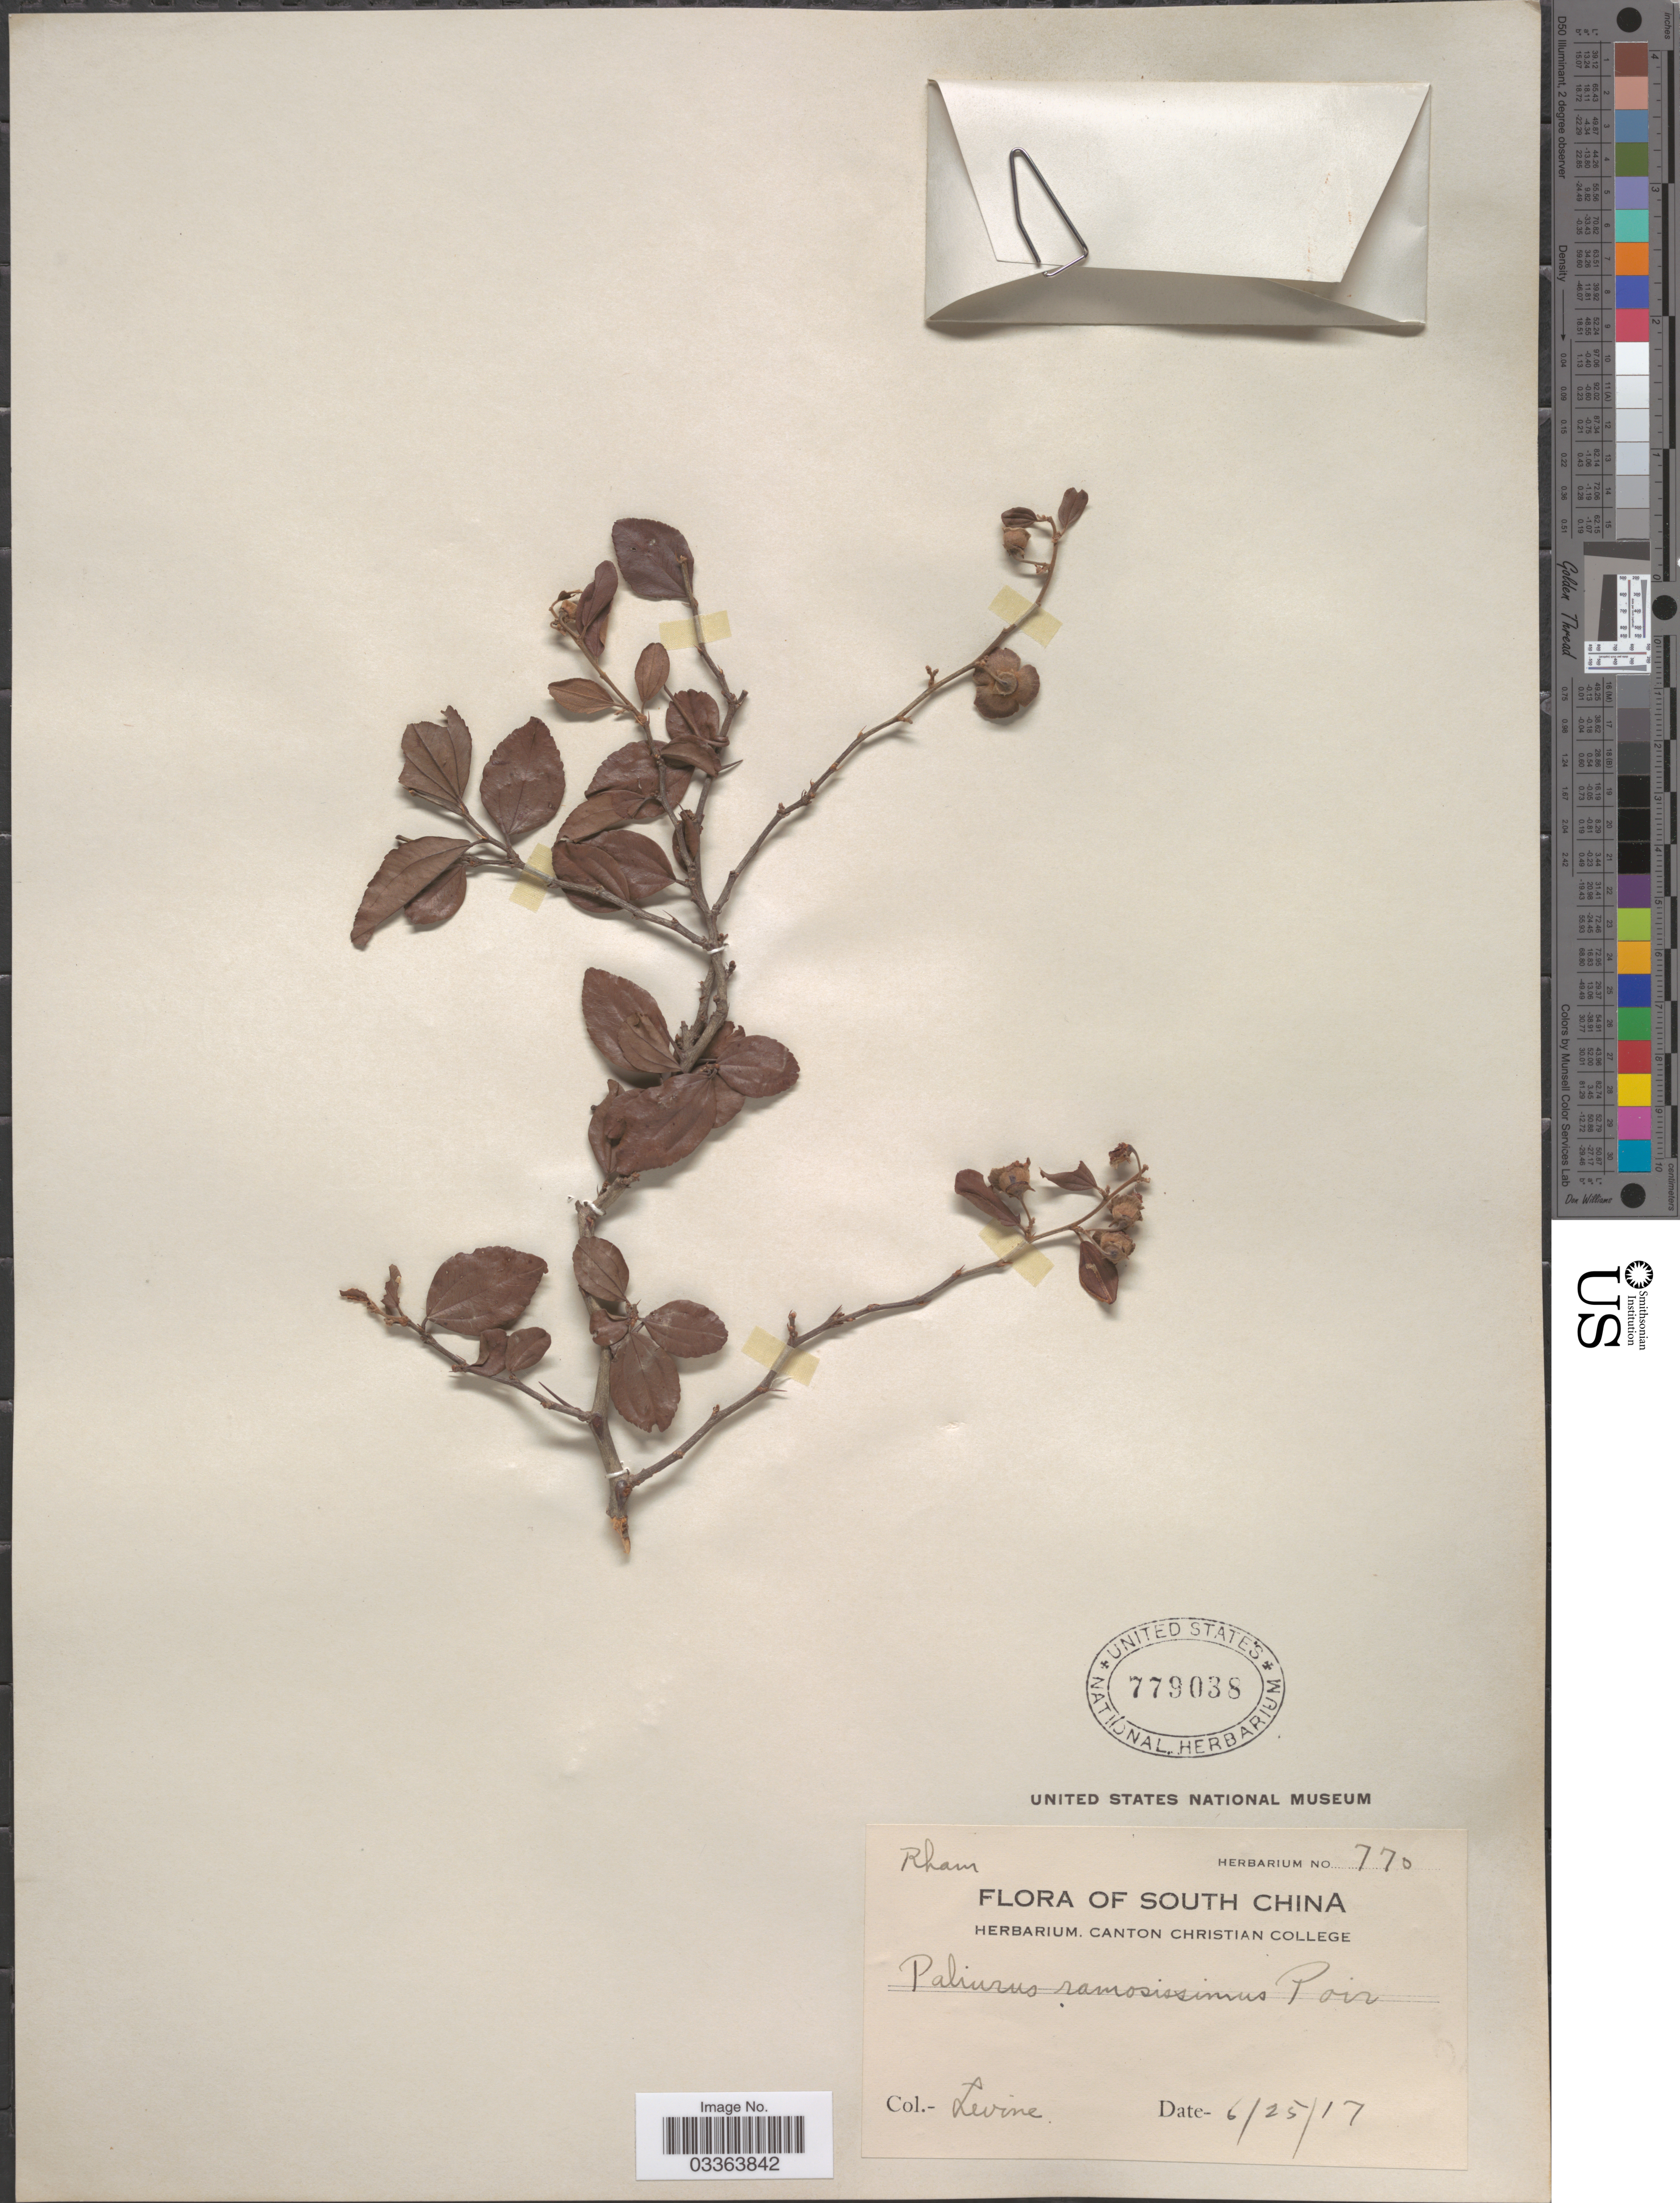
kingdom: Plantae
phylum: Tracheophyta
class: Magnoliopsida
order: Rosales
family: Rhamnaceae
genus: Paliurus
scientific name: Paliurus ramosissimus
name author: (Lour.) Poir.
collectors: -. Levine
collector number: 770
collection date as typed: Transcribed d/m/y: 25/6/17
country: China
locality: South China.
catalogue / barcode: US 779038